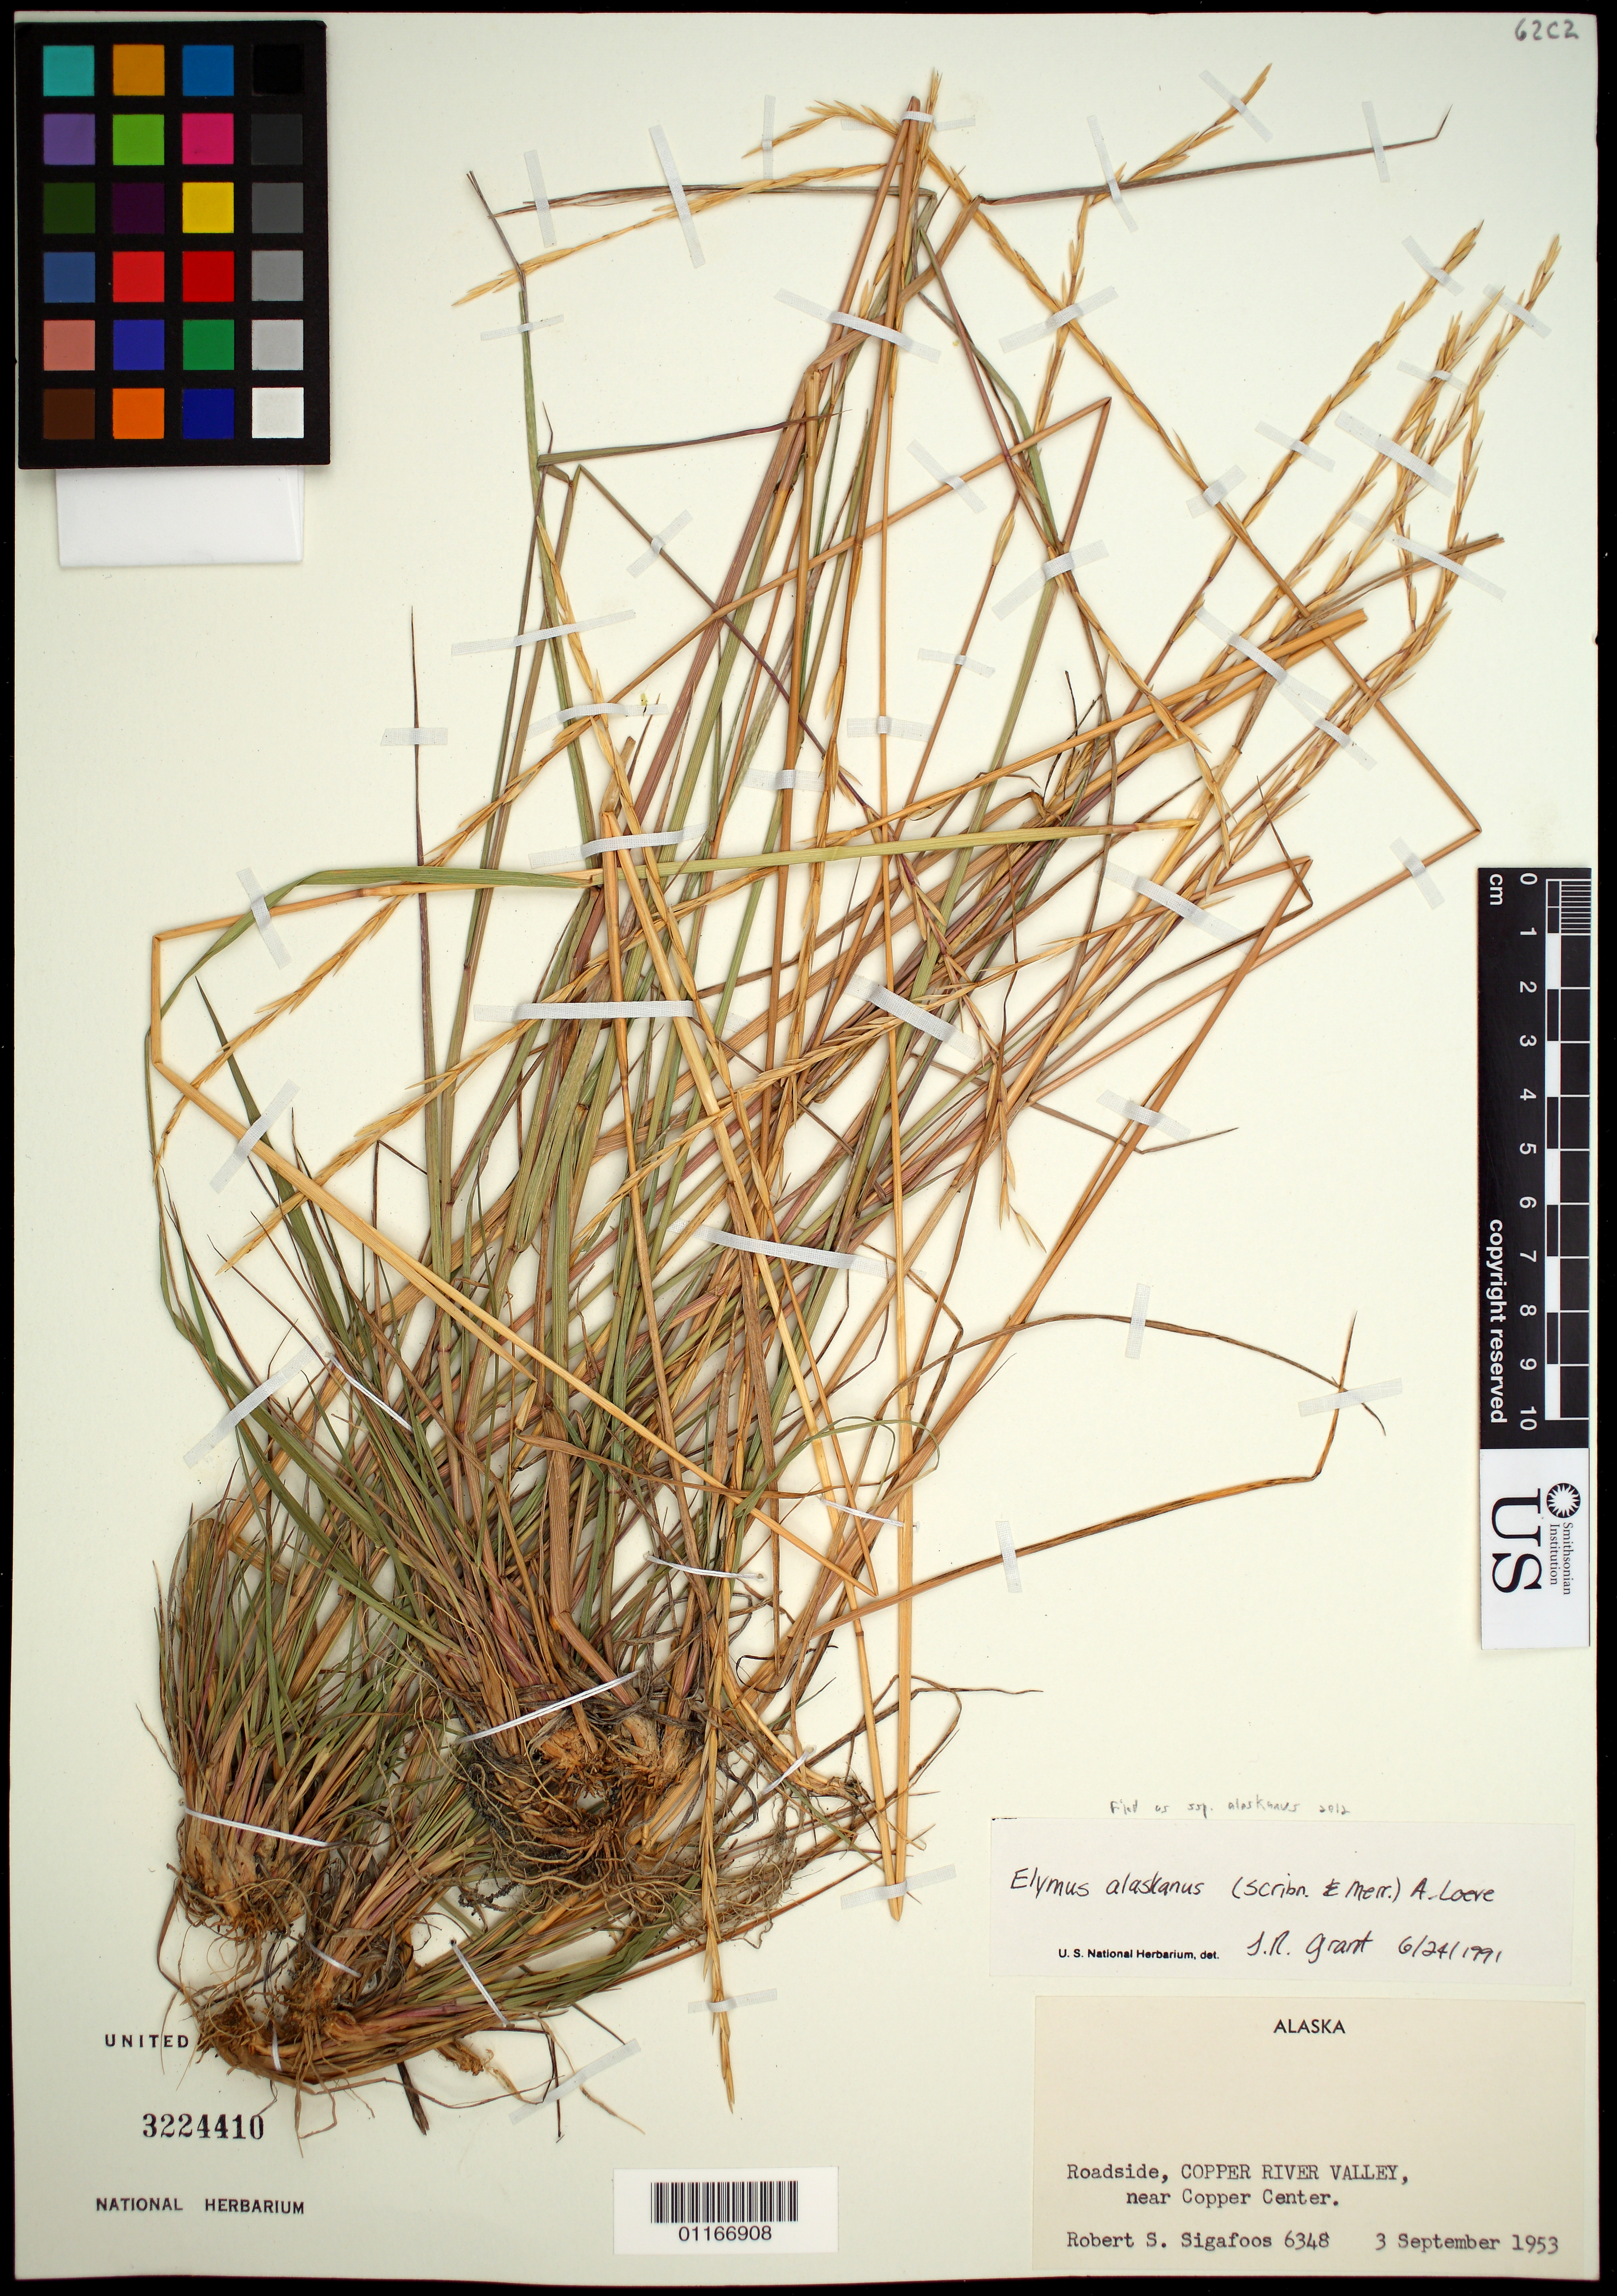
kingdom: Plantae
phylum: Tracheophyta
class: Liliopsida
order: Poales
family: Poaceae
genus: Elymus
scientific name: Elymus alaskanus subsp. alaskanus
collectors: R. Sigafoos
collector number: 6348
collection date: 1953-09-03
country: United States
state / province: Alaska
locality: Roadside, Copper River Valley, near Copper Center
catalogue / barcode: US 3224410